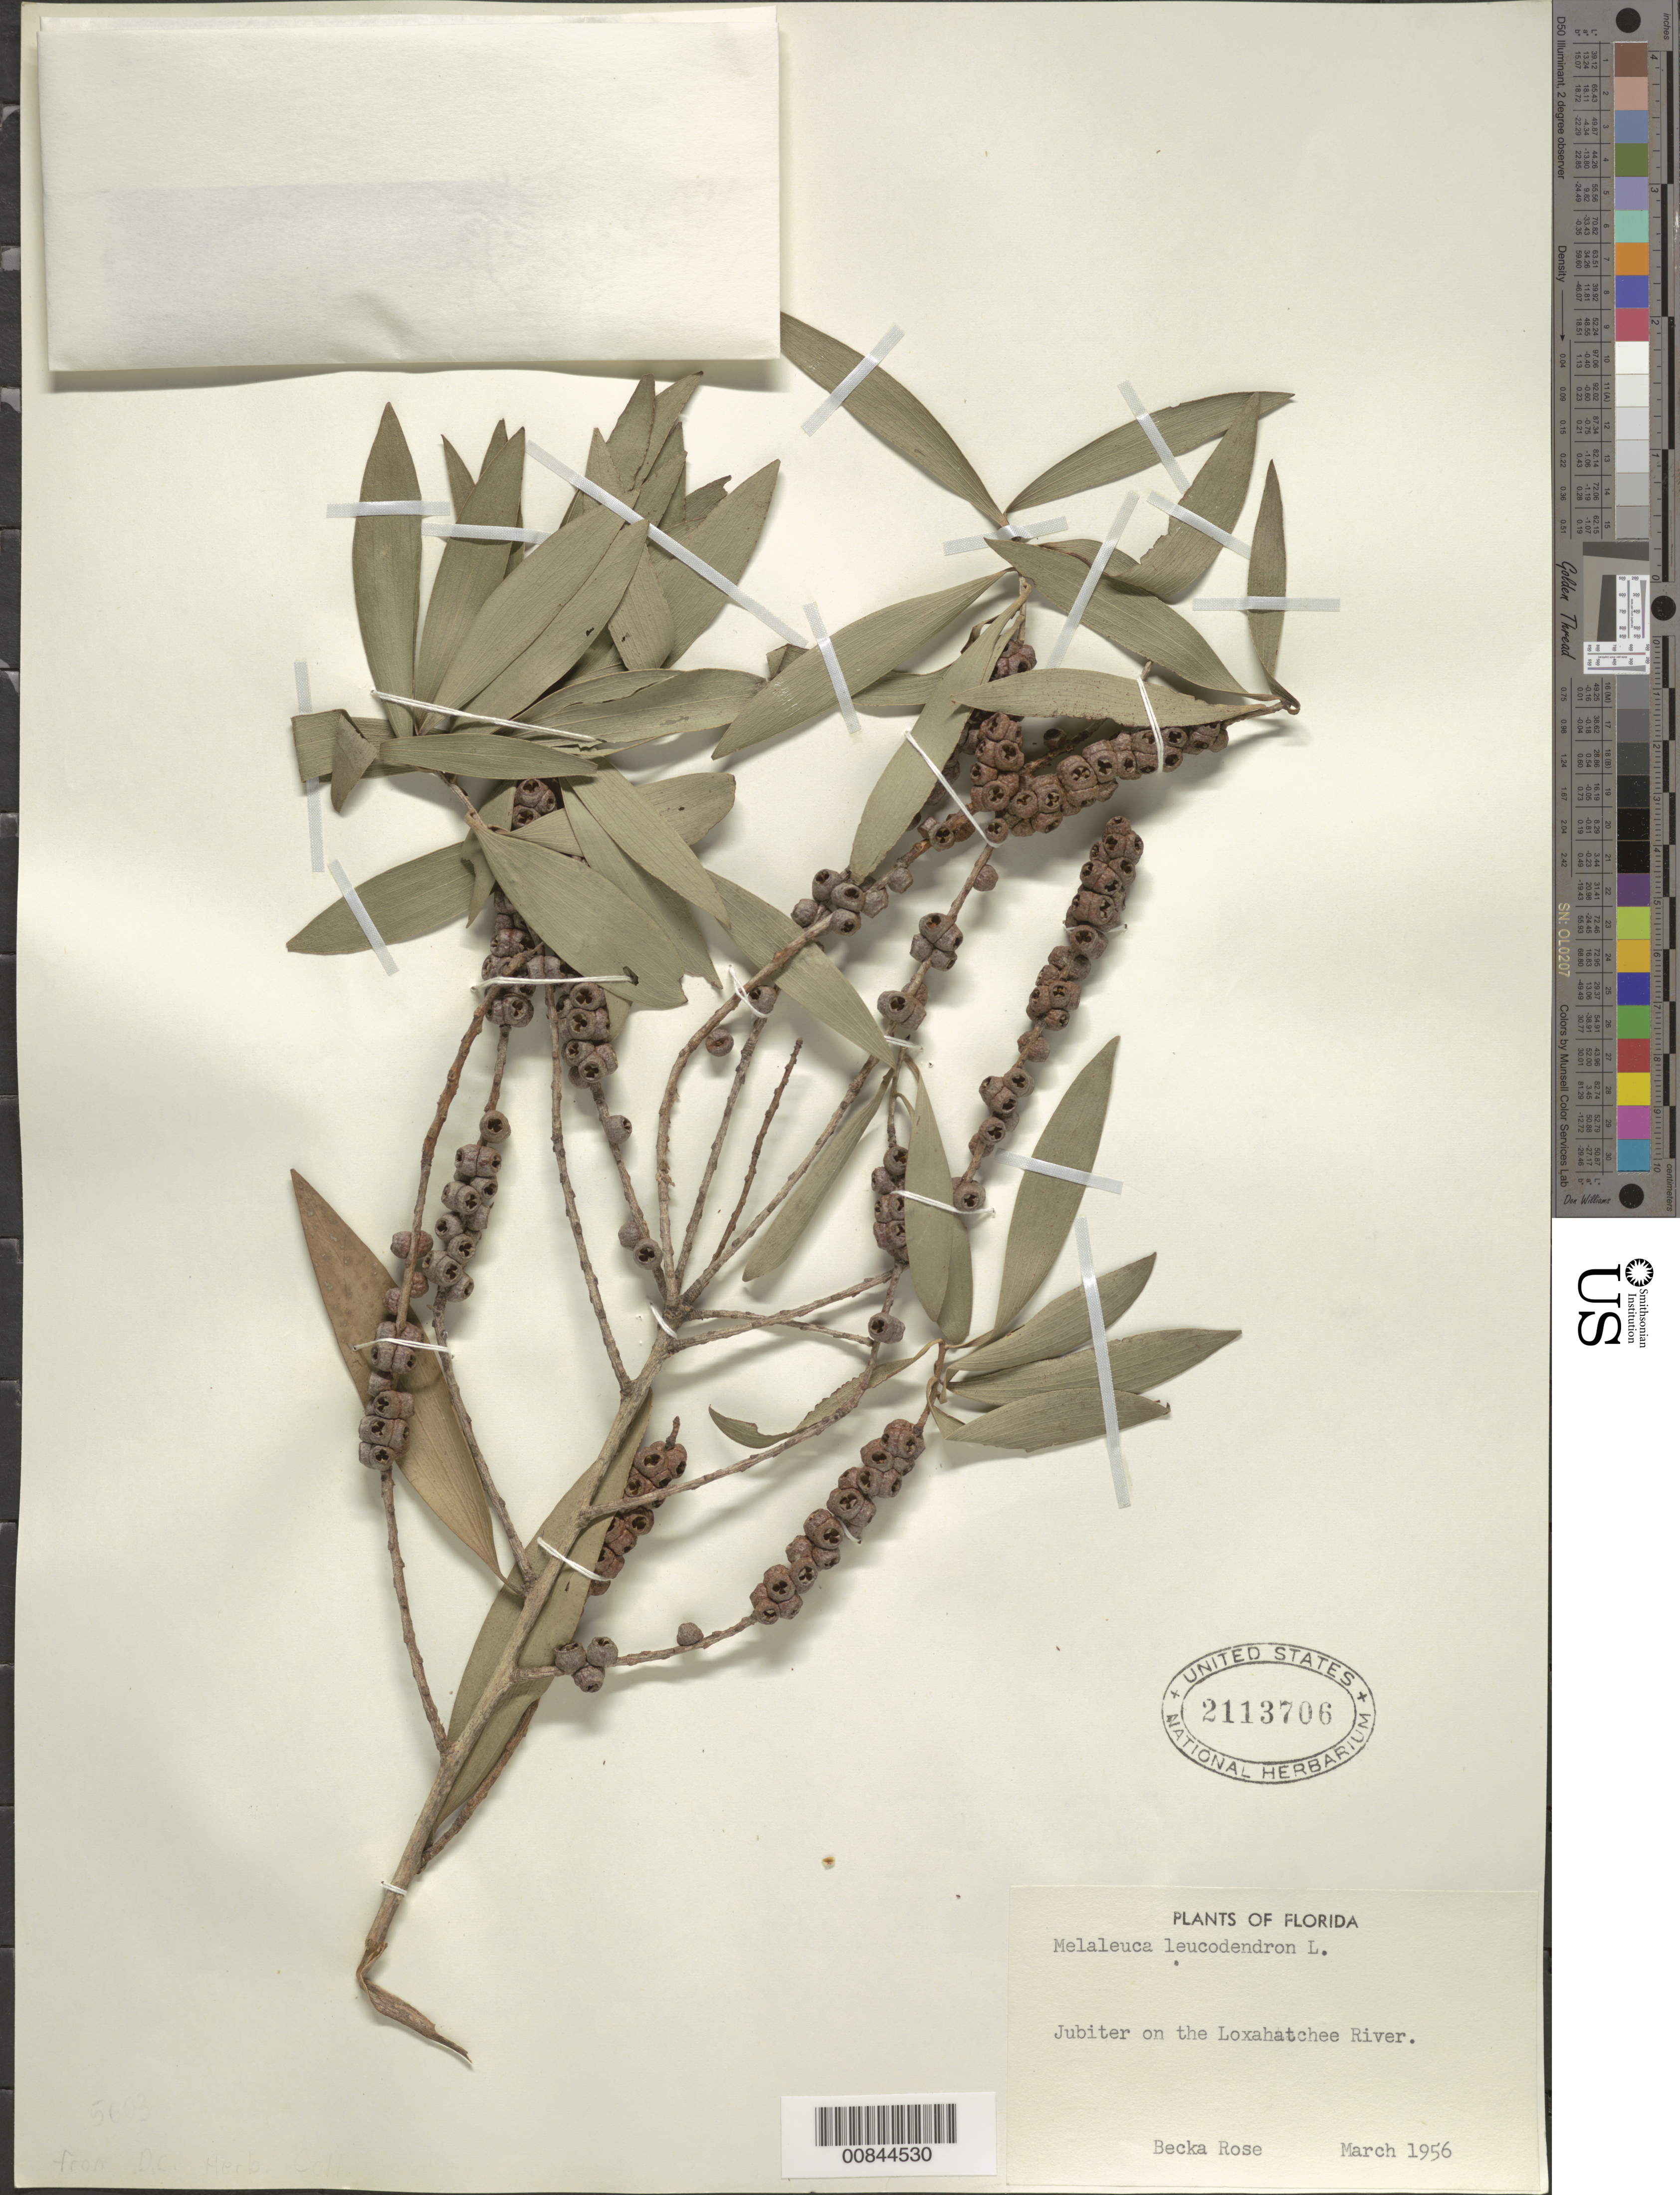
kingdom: Plantae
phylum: Tracheophyta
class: Magnoliopsida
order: Myrtales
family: Myrtaceae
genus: Melaleuca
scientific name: Melaleuca leucadendra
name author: (L.) L.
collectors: W. Rose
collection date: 1956-03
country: United States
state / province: Florida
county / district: Palm Beach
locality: Jupiter, on the Loxahatchee River.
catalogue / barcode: US 2113706